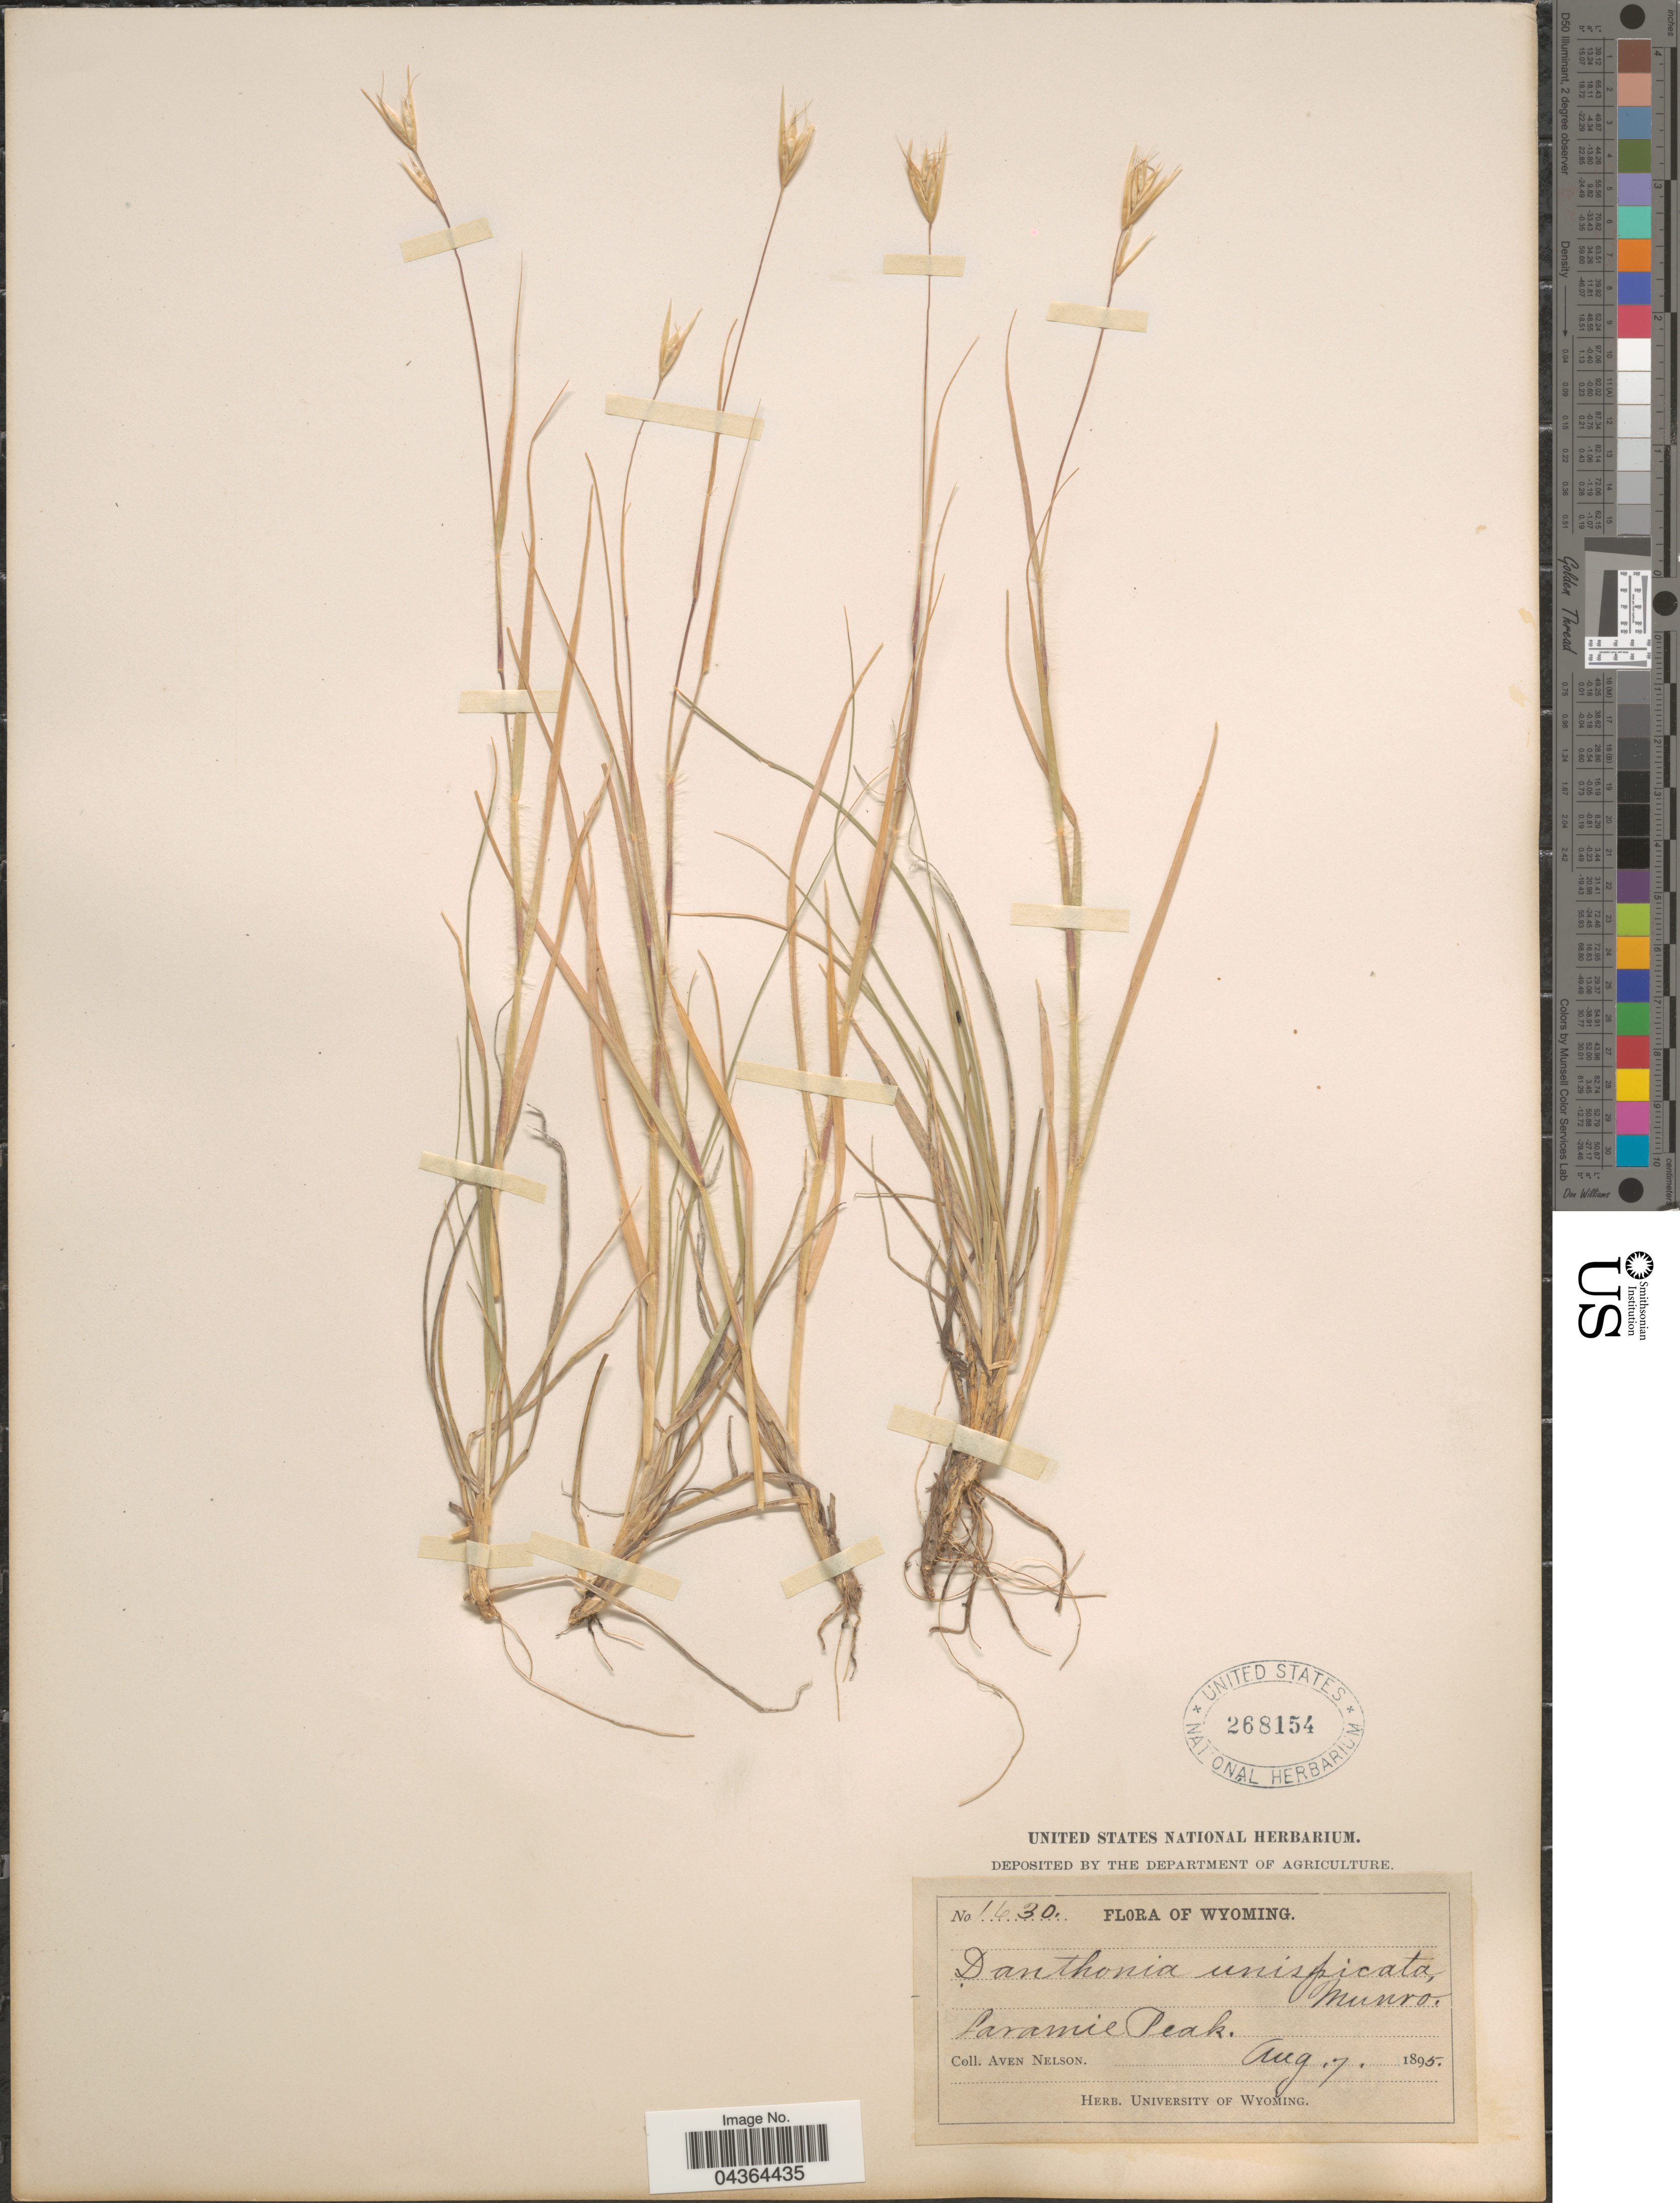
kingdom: Plantae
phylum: Tracheophyta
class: Liliopsida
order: Poales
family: Poaceae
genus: Danthonia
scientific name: Danthonia unispicata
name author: (Thurb.) Munro ex Macoun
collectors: A. Nelson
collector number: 1630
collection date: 1895-08-07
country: United States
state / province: Wyoming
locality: Laramie Peak.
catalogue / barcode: US 268154